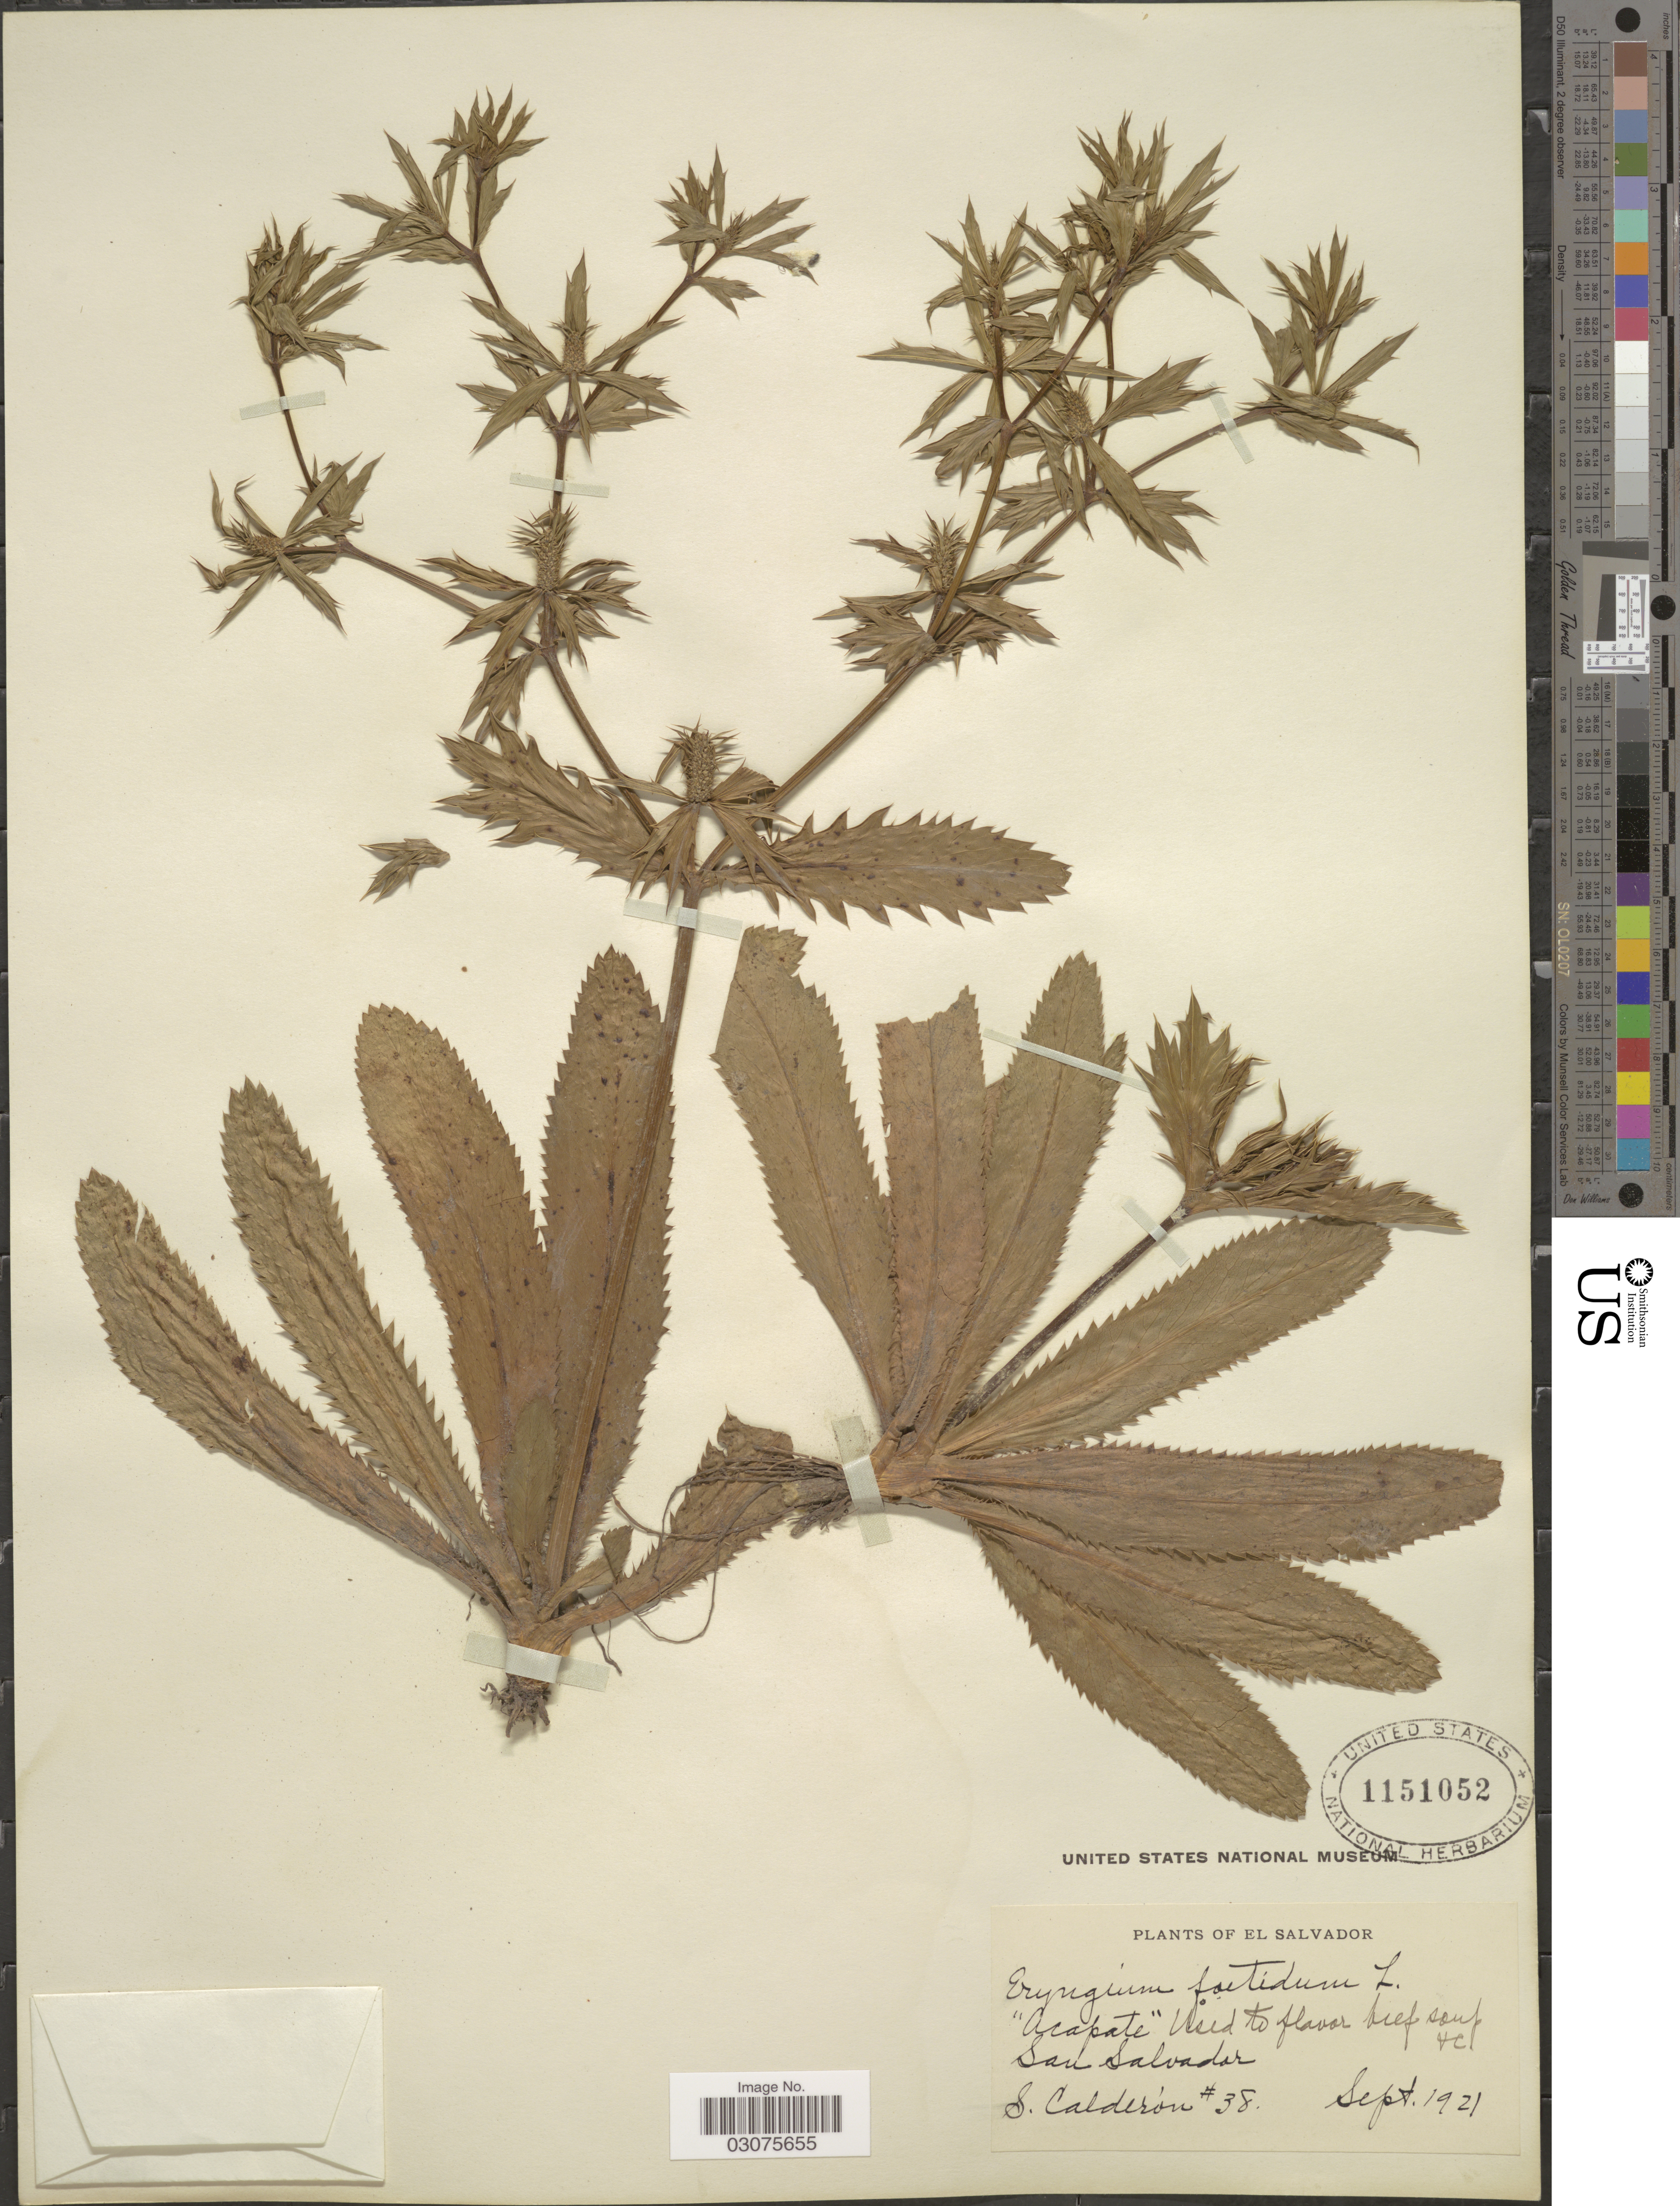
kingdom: Plantae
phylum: Tracheophyta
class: Magnoliopsida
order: Apiales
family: Apiaceae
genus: Eryngium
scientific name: Eryngium foetidum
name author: L.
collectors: S. Calderón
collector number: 38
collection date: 1921-09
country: El Salvador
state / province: San Salvador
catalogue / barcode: US 1151052